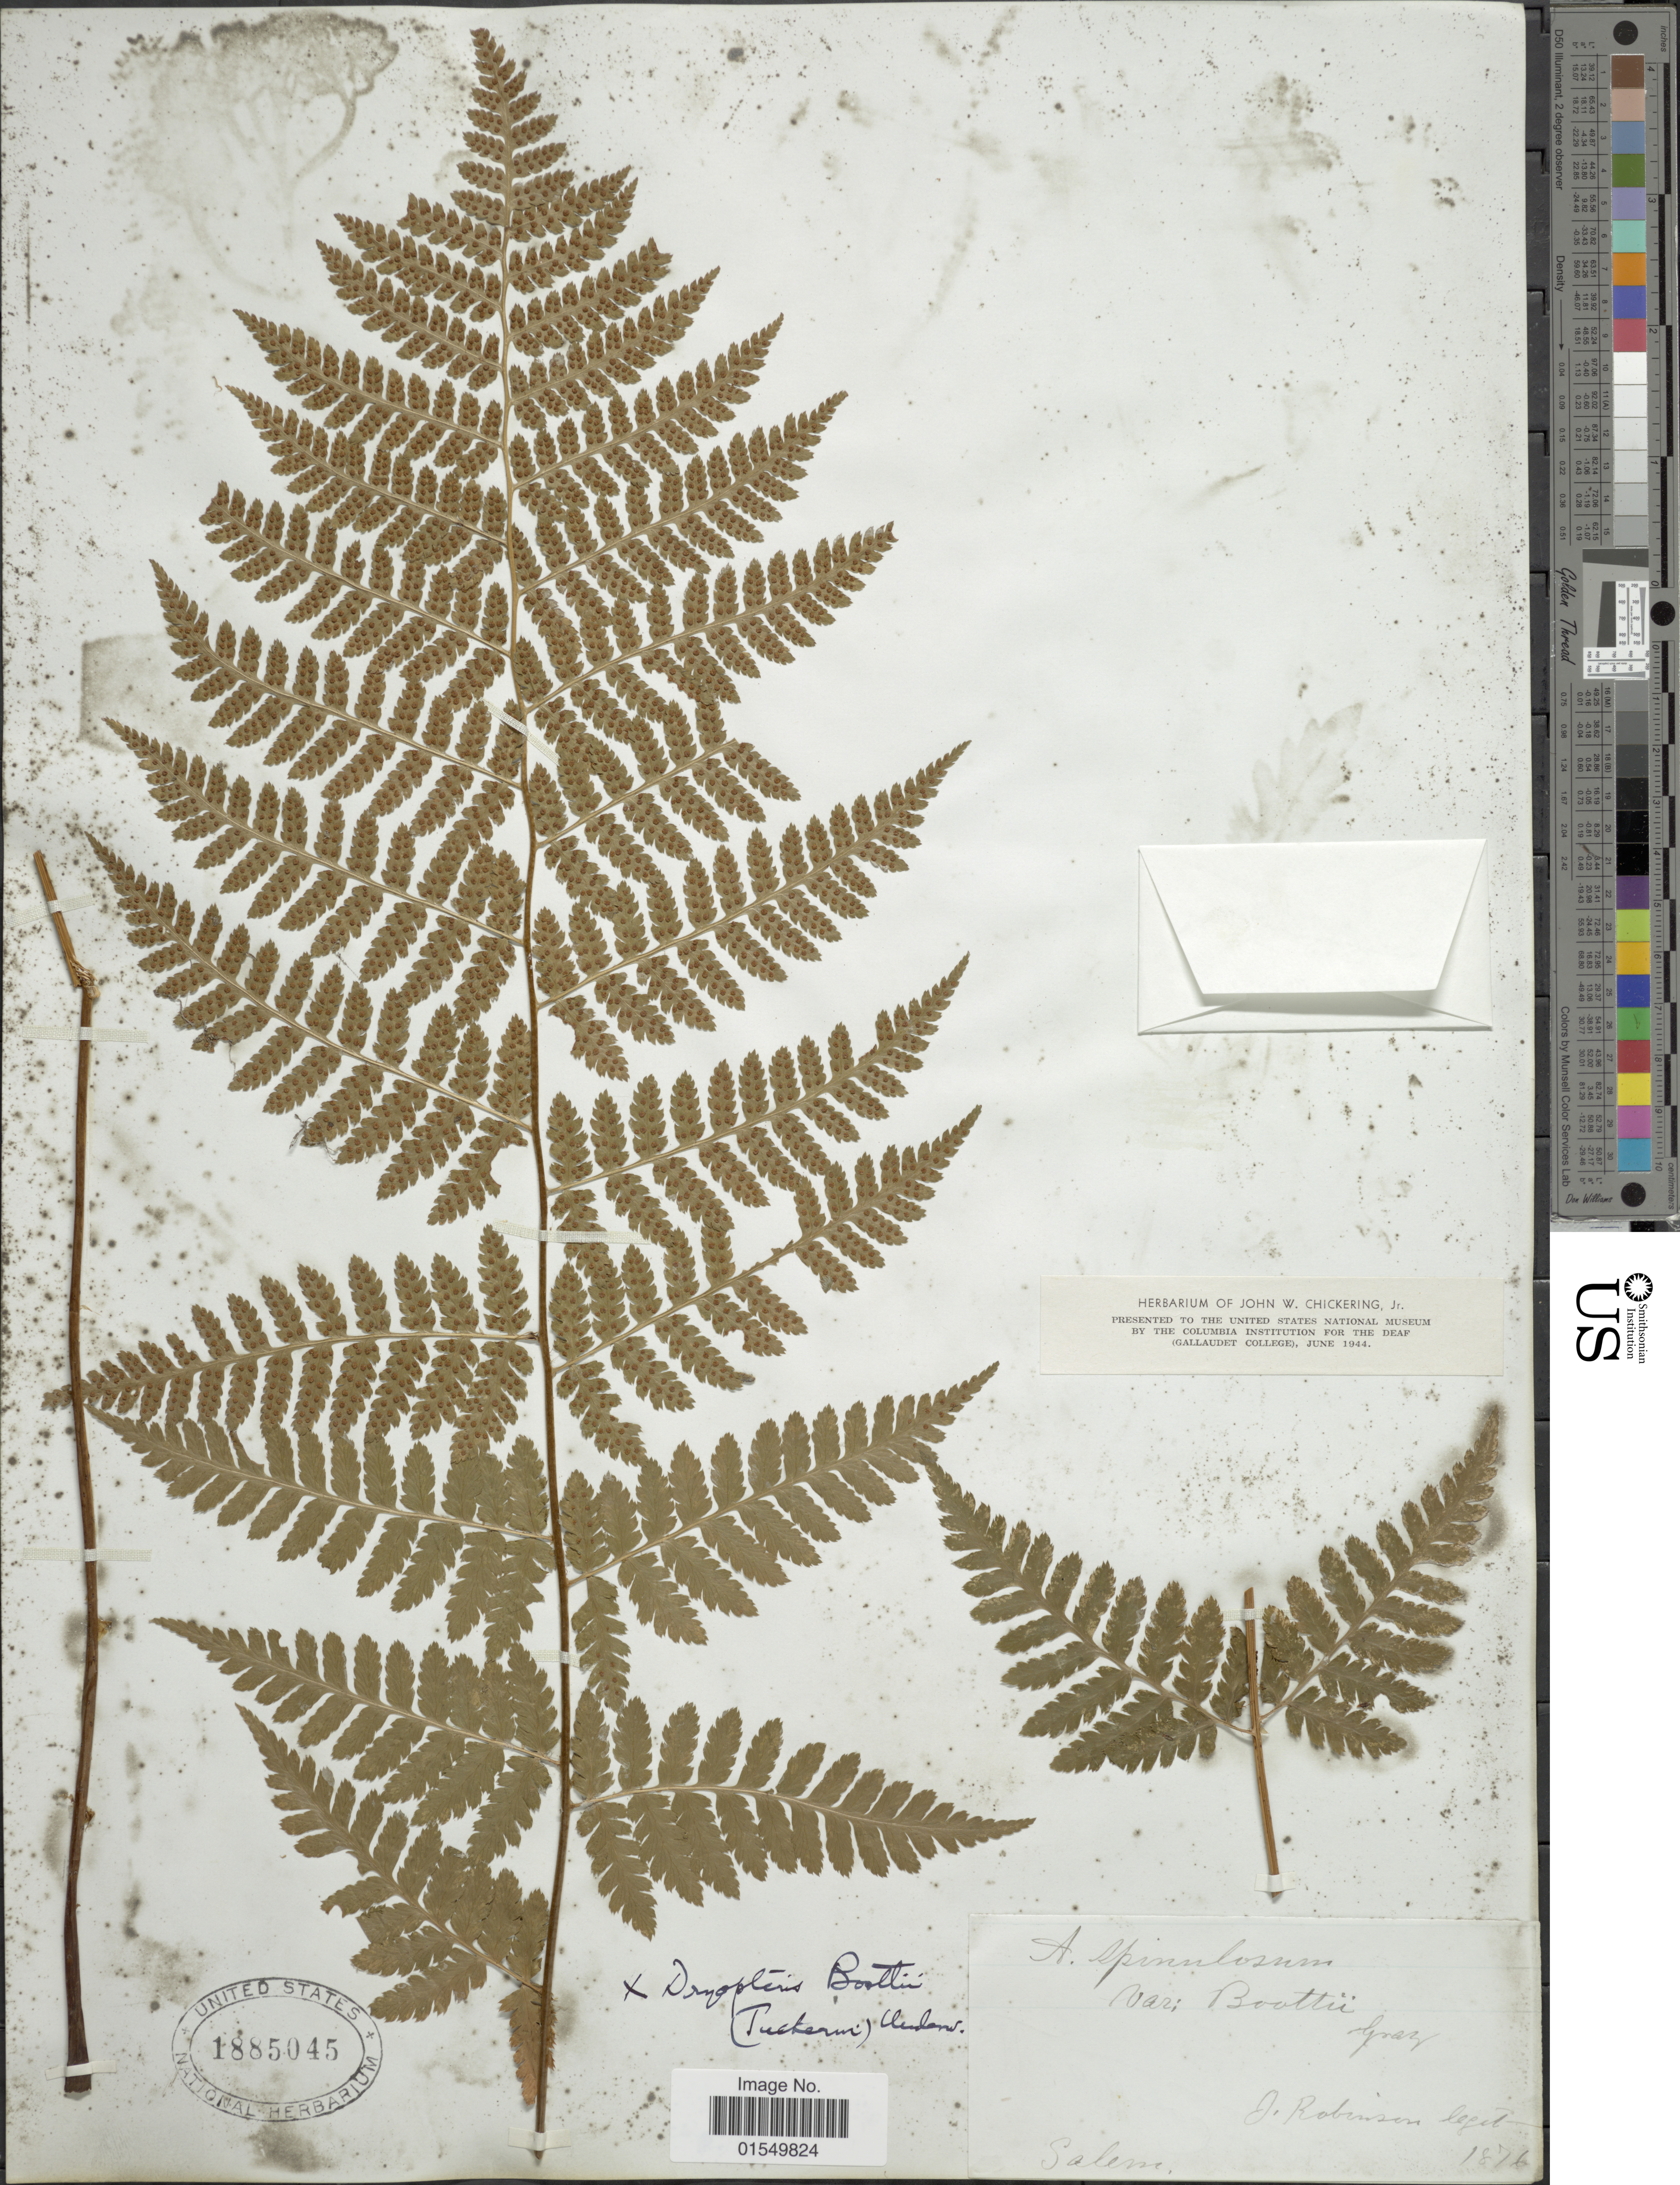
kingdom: Plantae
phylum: Tracheophyta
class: Polypodiopsida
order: Polypodiales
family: Dryopteridaceae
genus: Dryopteris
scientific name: Dryopteris x boottii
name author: Underw.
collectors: J. Robinson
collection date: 1876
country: United States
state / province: Massachusetts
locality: Salem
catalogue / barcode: US 1885045